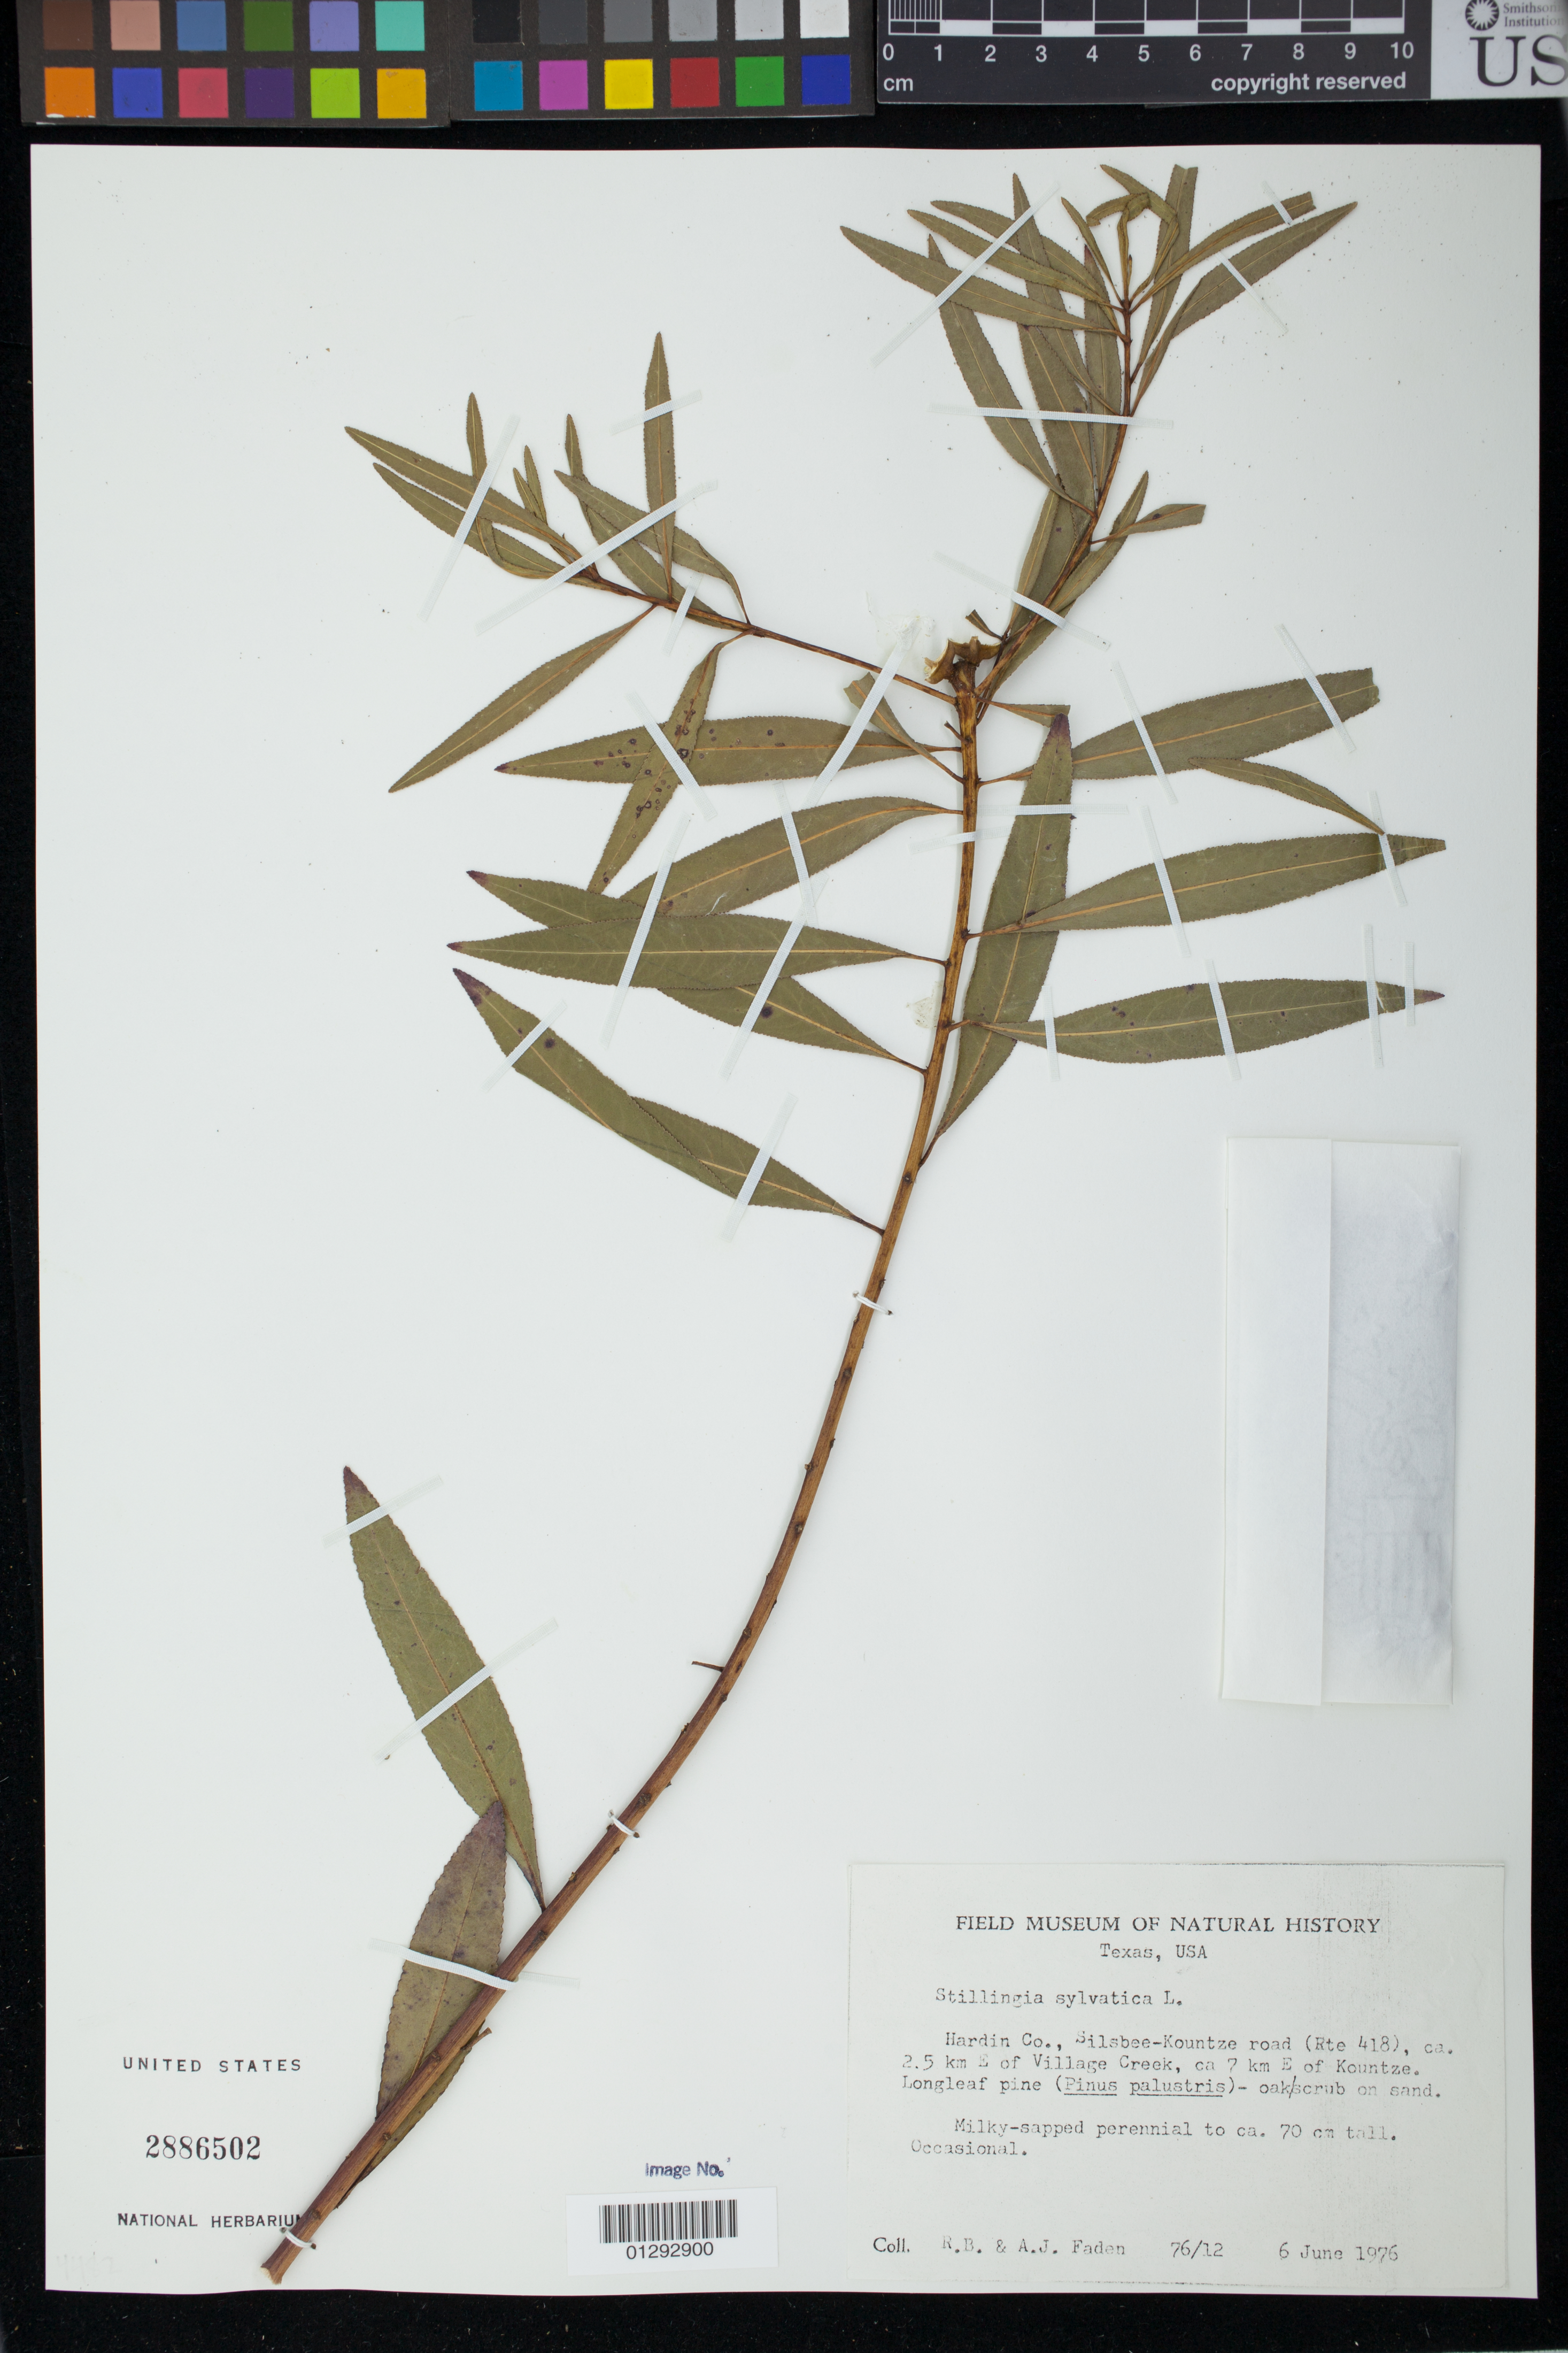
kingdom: Plantae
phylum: Tracheophyta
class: Magnoliopsida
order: Malpighiales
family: Euphorbiaceae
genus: Stillingia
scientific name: Stillingia sylvatica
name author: L.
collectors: A. J. Faden & R. B. Faden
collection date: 1976-06-06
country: United States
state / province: Texas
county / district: Hardin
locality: Silsbee-Kountze road (Rte 418), ca. 2.5 km S of Village Creek, ca 7 km E of Kountze.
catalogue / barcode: US 2886502